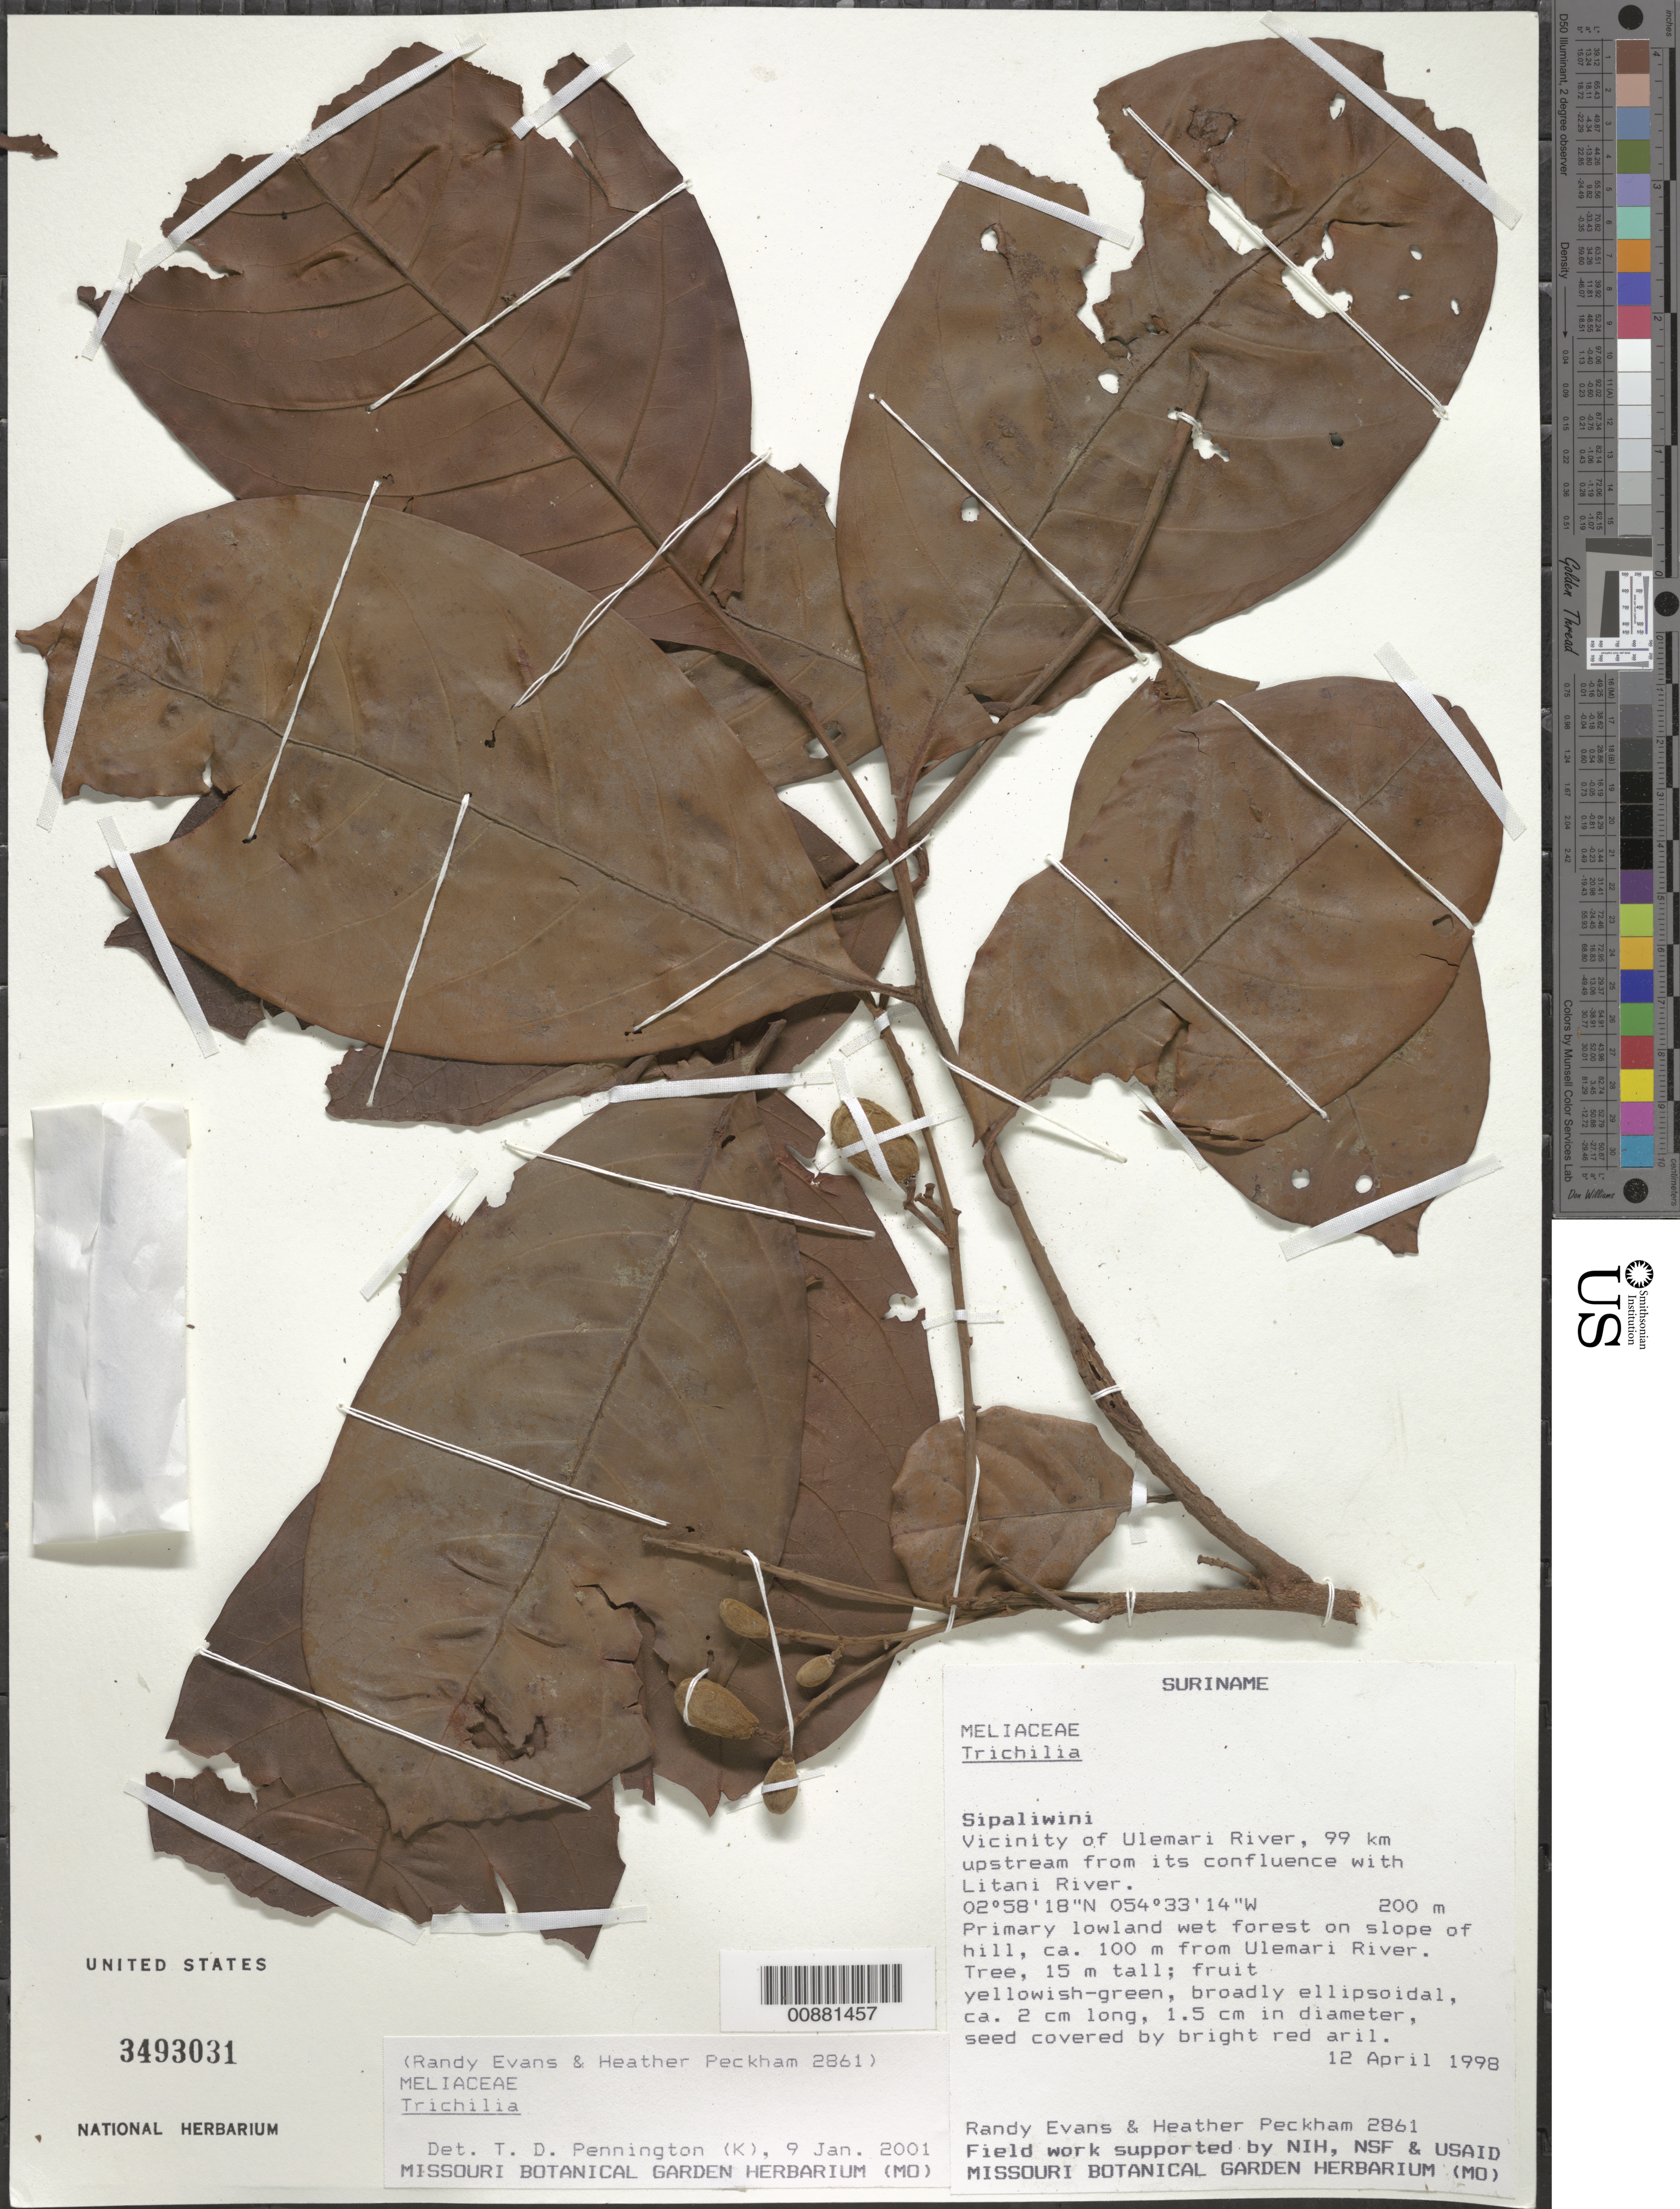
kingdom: Plantae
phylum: Tracheophyta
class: Magnoliopsida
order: Sapindales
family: Meliaceae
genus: Trichilia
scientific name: Trichilia sp.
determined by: Pennington, T. D., (K)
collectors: R. Evans & H. Peckham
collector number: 2861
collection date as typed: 12-Apr-98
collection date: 1998-04-12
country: Suriname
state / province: Sipaliwini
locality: Ulemari R., ca. 99 km upstream from confl. with Litani R.; ca. 100m from Ulemari River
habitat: Primary lowland wet forest on slope of hill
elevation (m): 200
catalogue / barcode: US 3493031